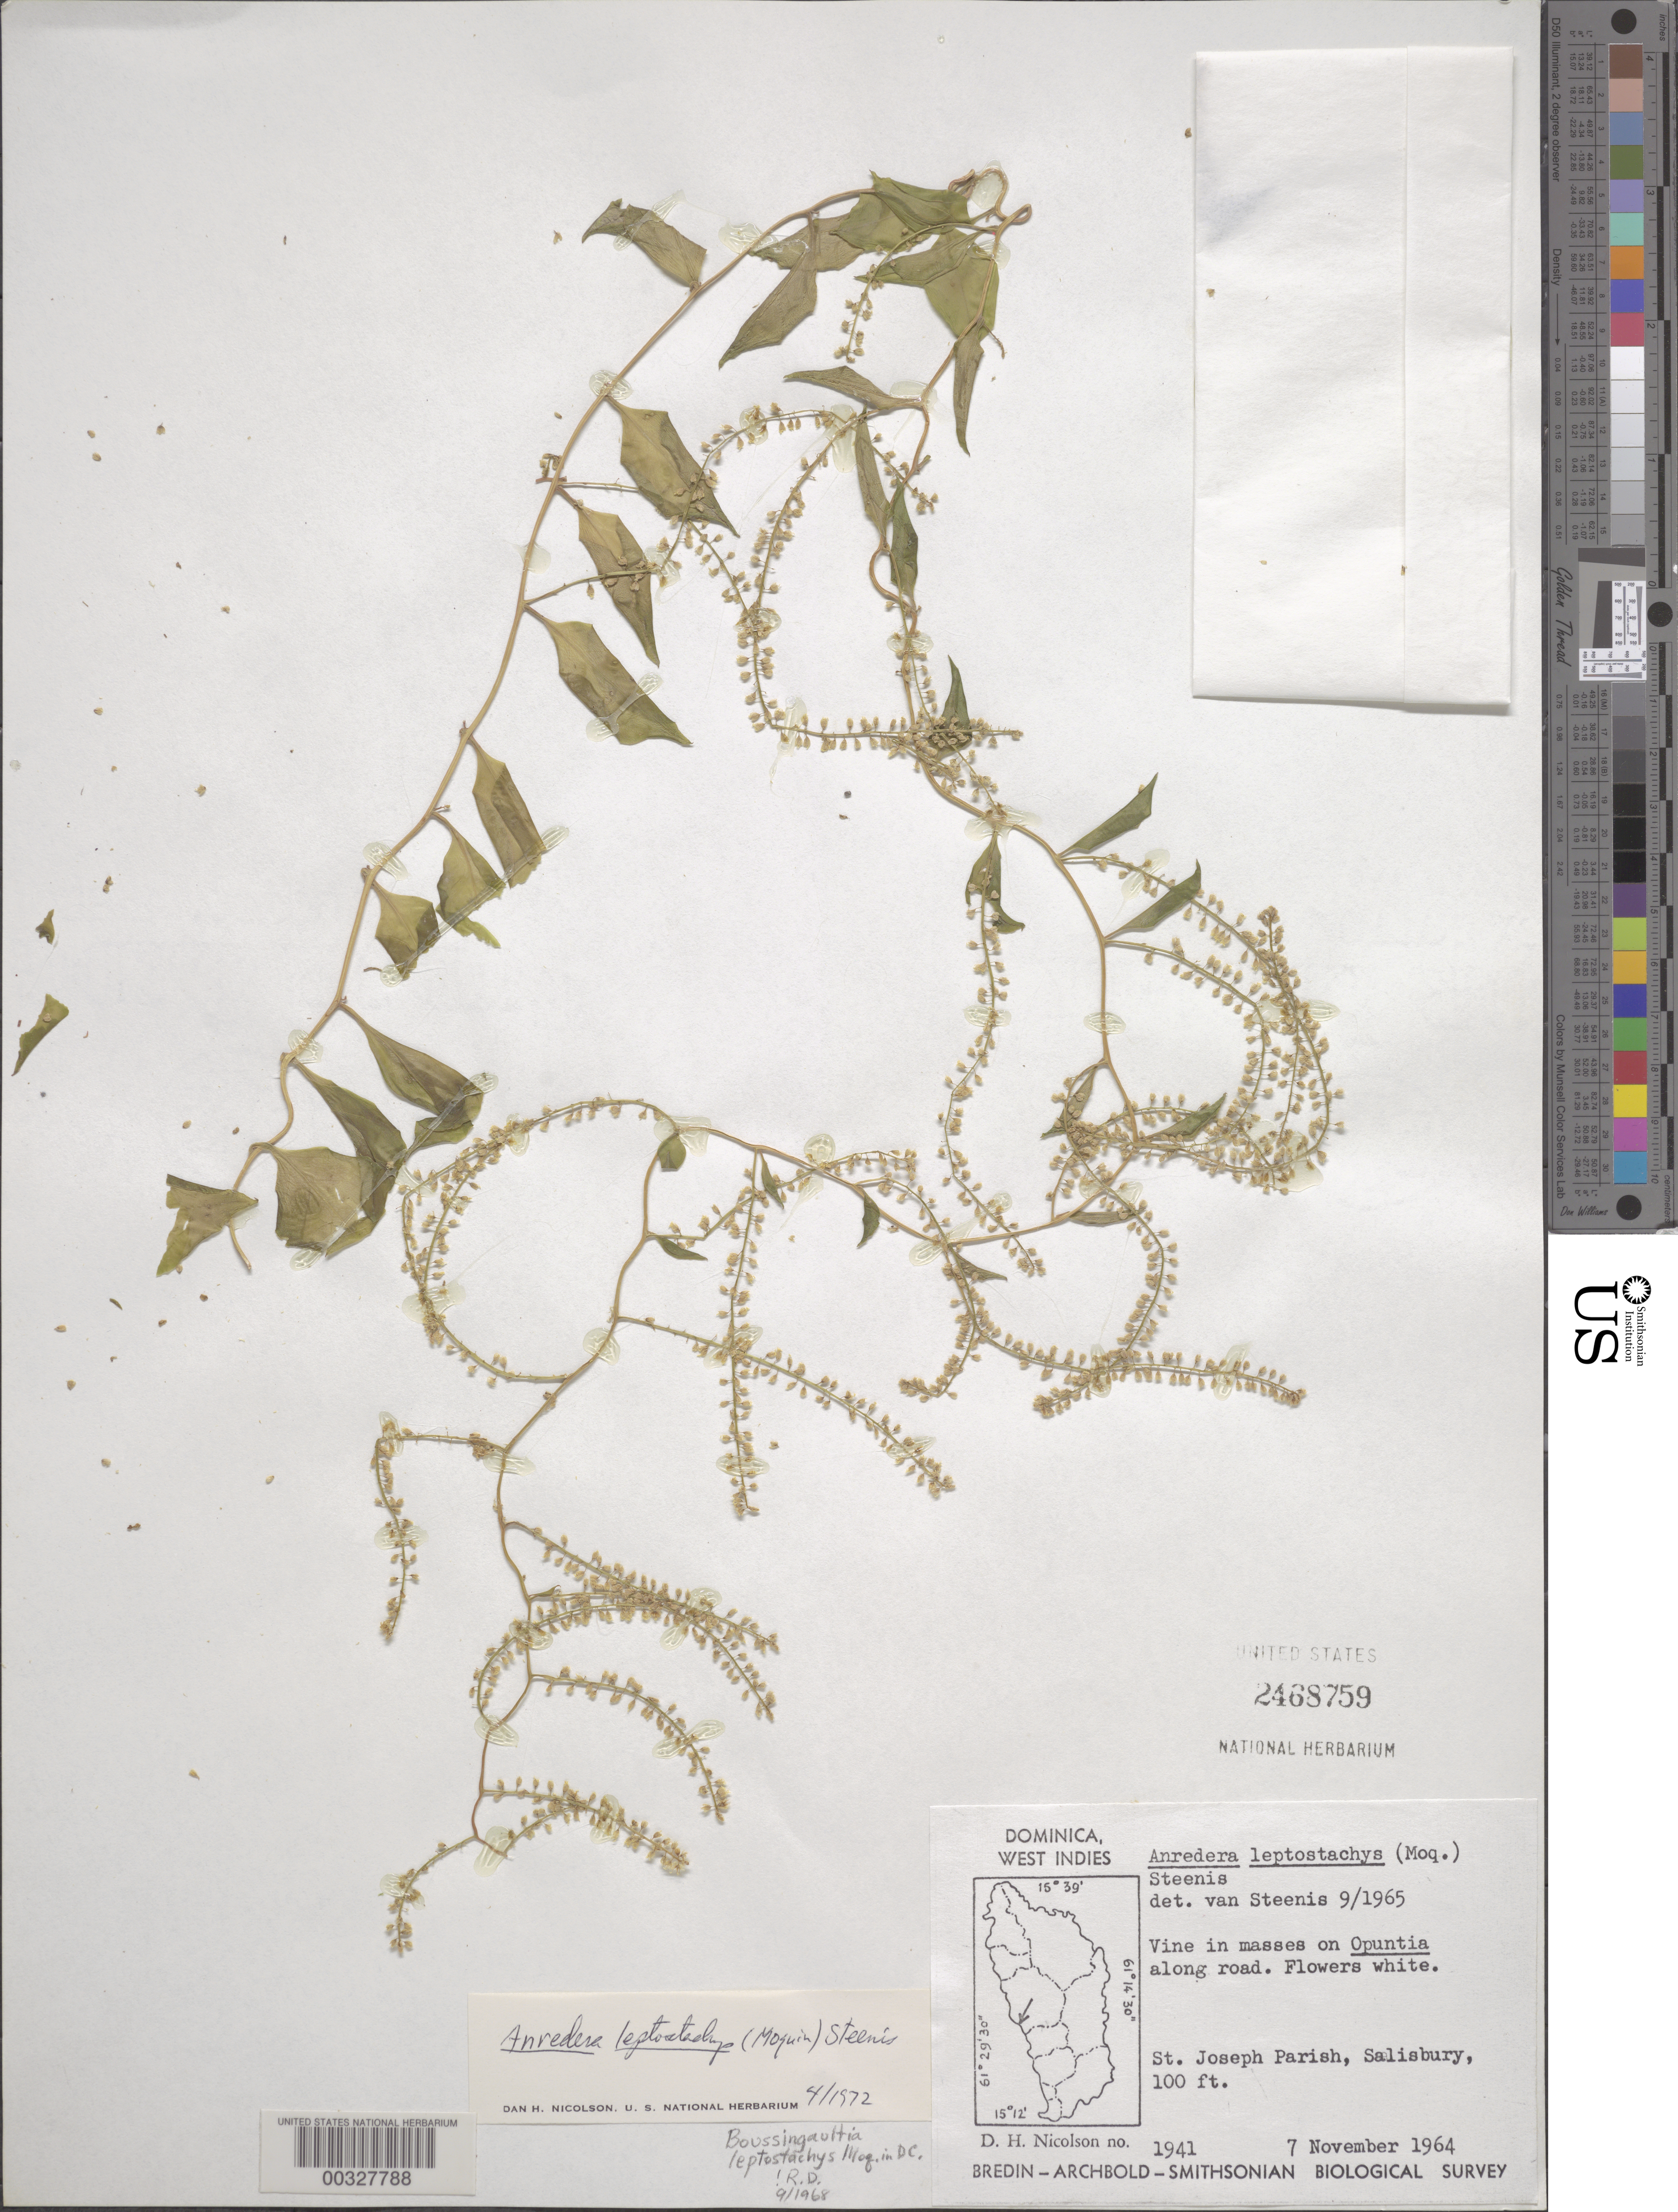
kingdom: Plantae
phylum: Tracheophyta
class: Magnoliopsida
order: Caryophyllales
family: Basellaceae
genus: Anredera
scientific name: Anredera leptostachys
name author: (Moq.) Steenis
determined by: Nicolson, Dan H.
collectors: D. H. Nicolson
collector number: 1941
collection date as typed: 07 Nov 1964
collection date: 1964-11-07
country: Dominica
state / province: St. Joseph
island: Dominica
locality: Salisbury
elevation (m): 30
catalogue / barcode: US 2468759